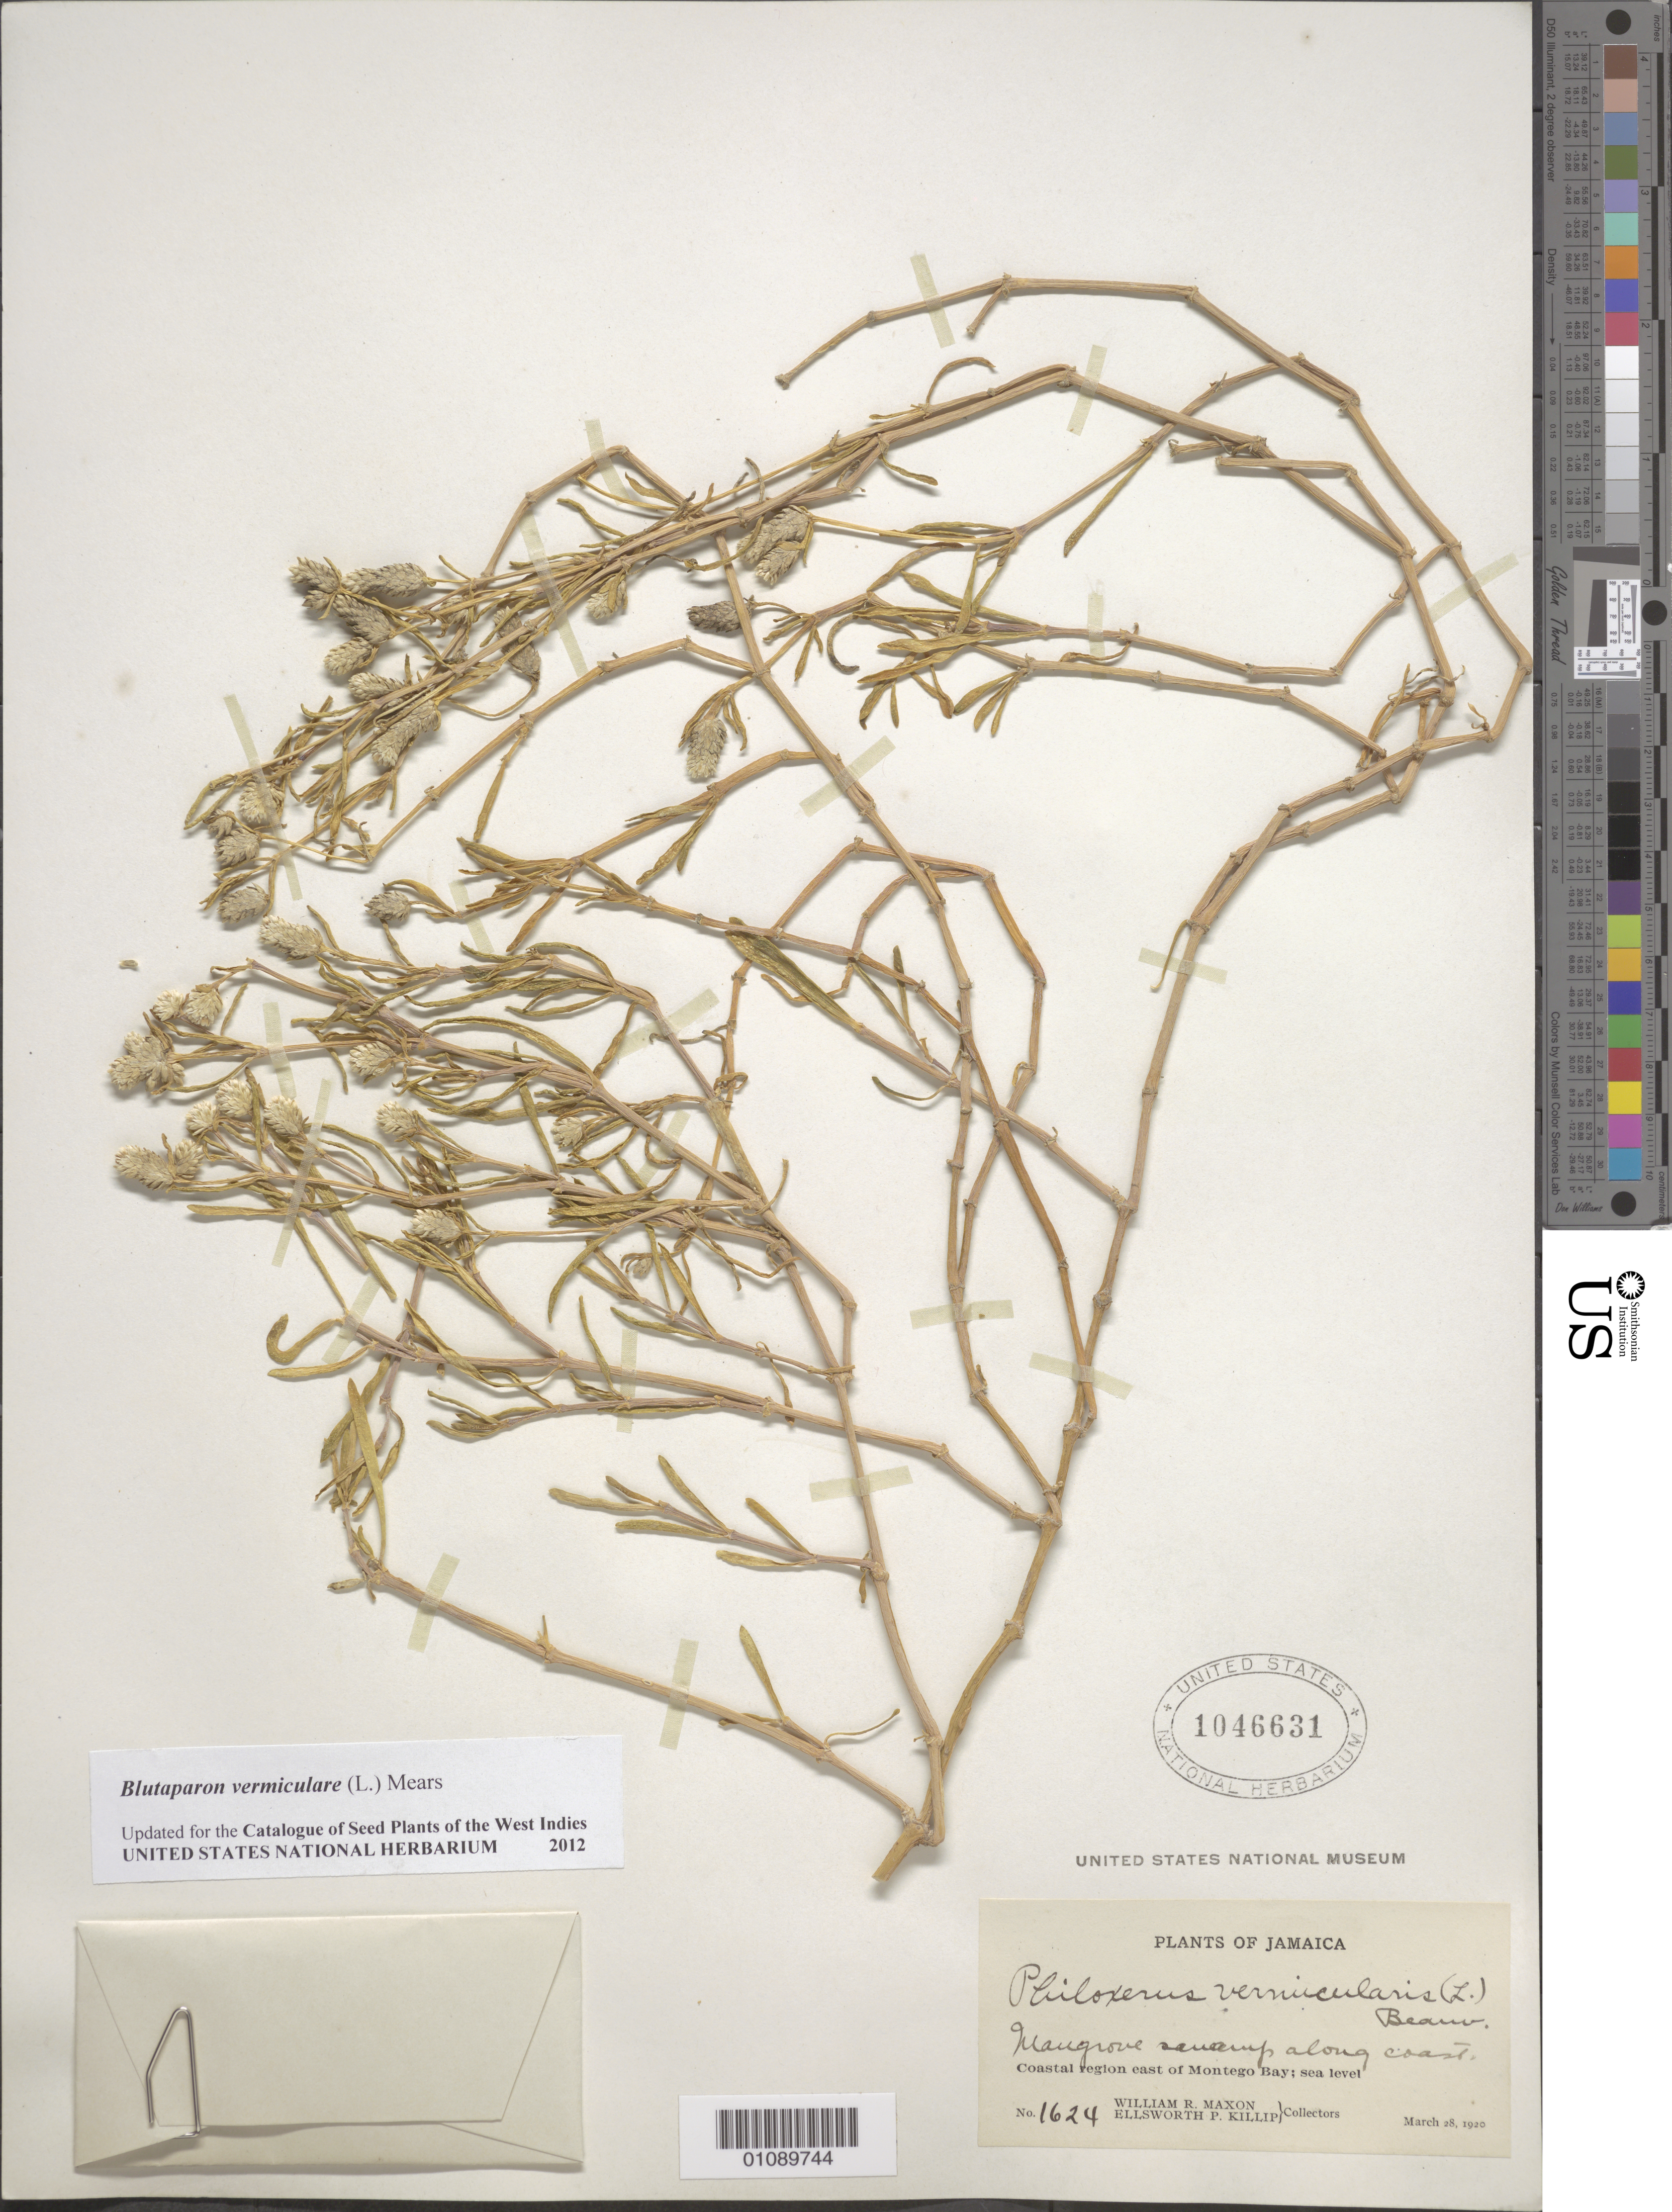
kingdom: Plantae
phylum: Tracheophyta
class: Magnoliopsida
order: Caryophyllales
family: Amaranthaceae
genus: Gomphrena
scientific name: Gomphrena vermicularis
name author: L.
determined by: Strong, Mark T., (BOT), Smithsonian Institution - National Museum of Natural History (UNITED STATES)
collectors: W. R. Maxon & E. P. Killip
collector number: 1624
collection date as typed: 28 Mar 1920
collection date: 1920-03-28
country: Jamaica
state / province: Saint James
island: Jamaica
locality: Coastal region, E of Montego Bay.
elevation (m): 0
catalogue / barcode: US 1046631